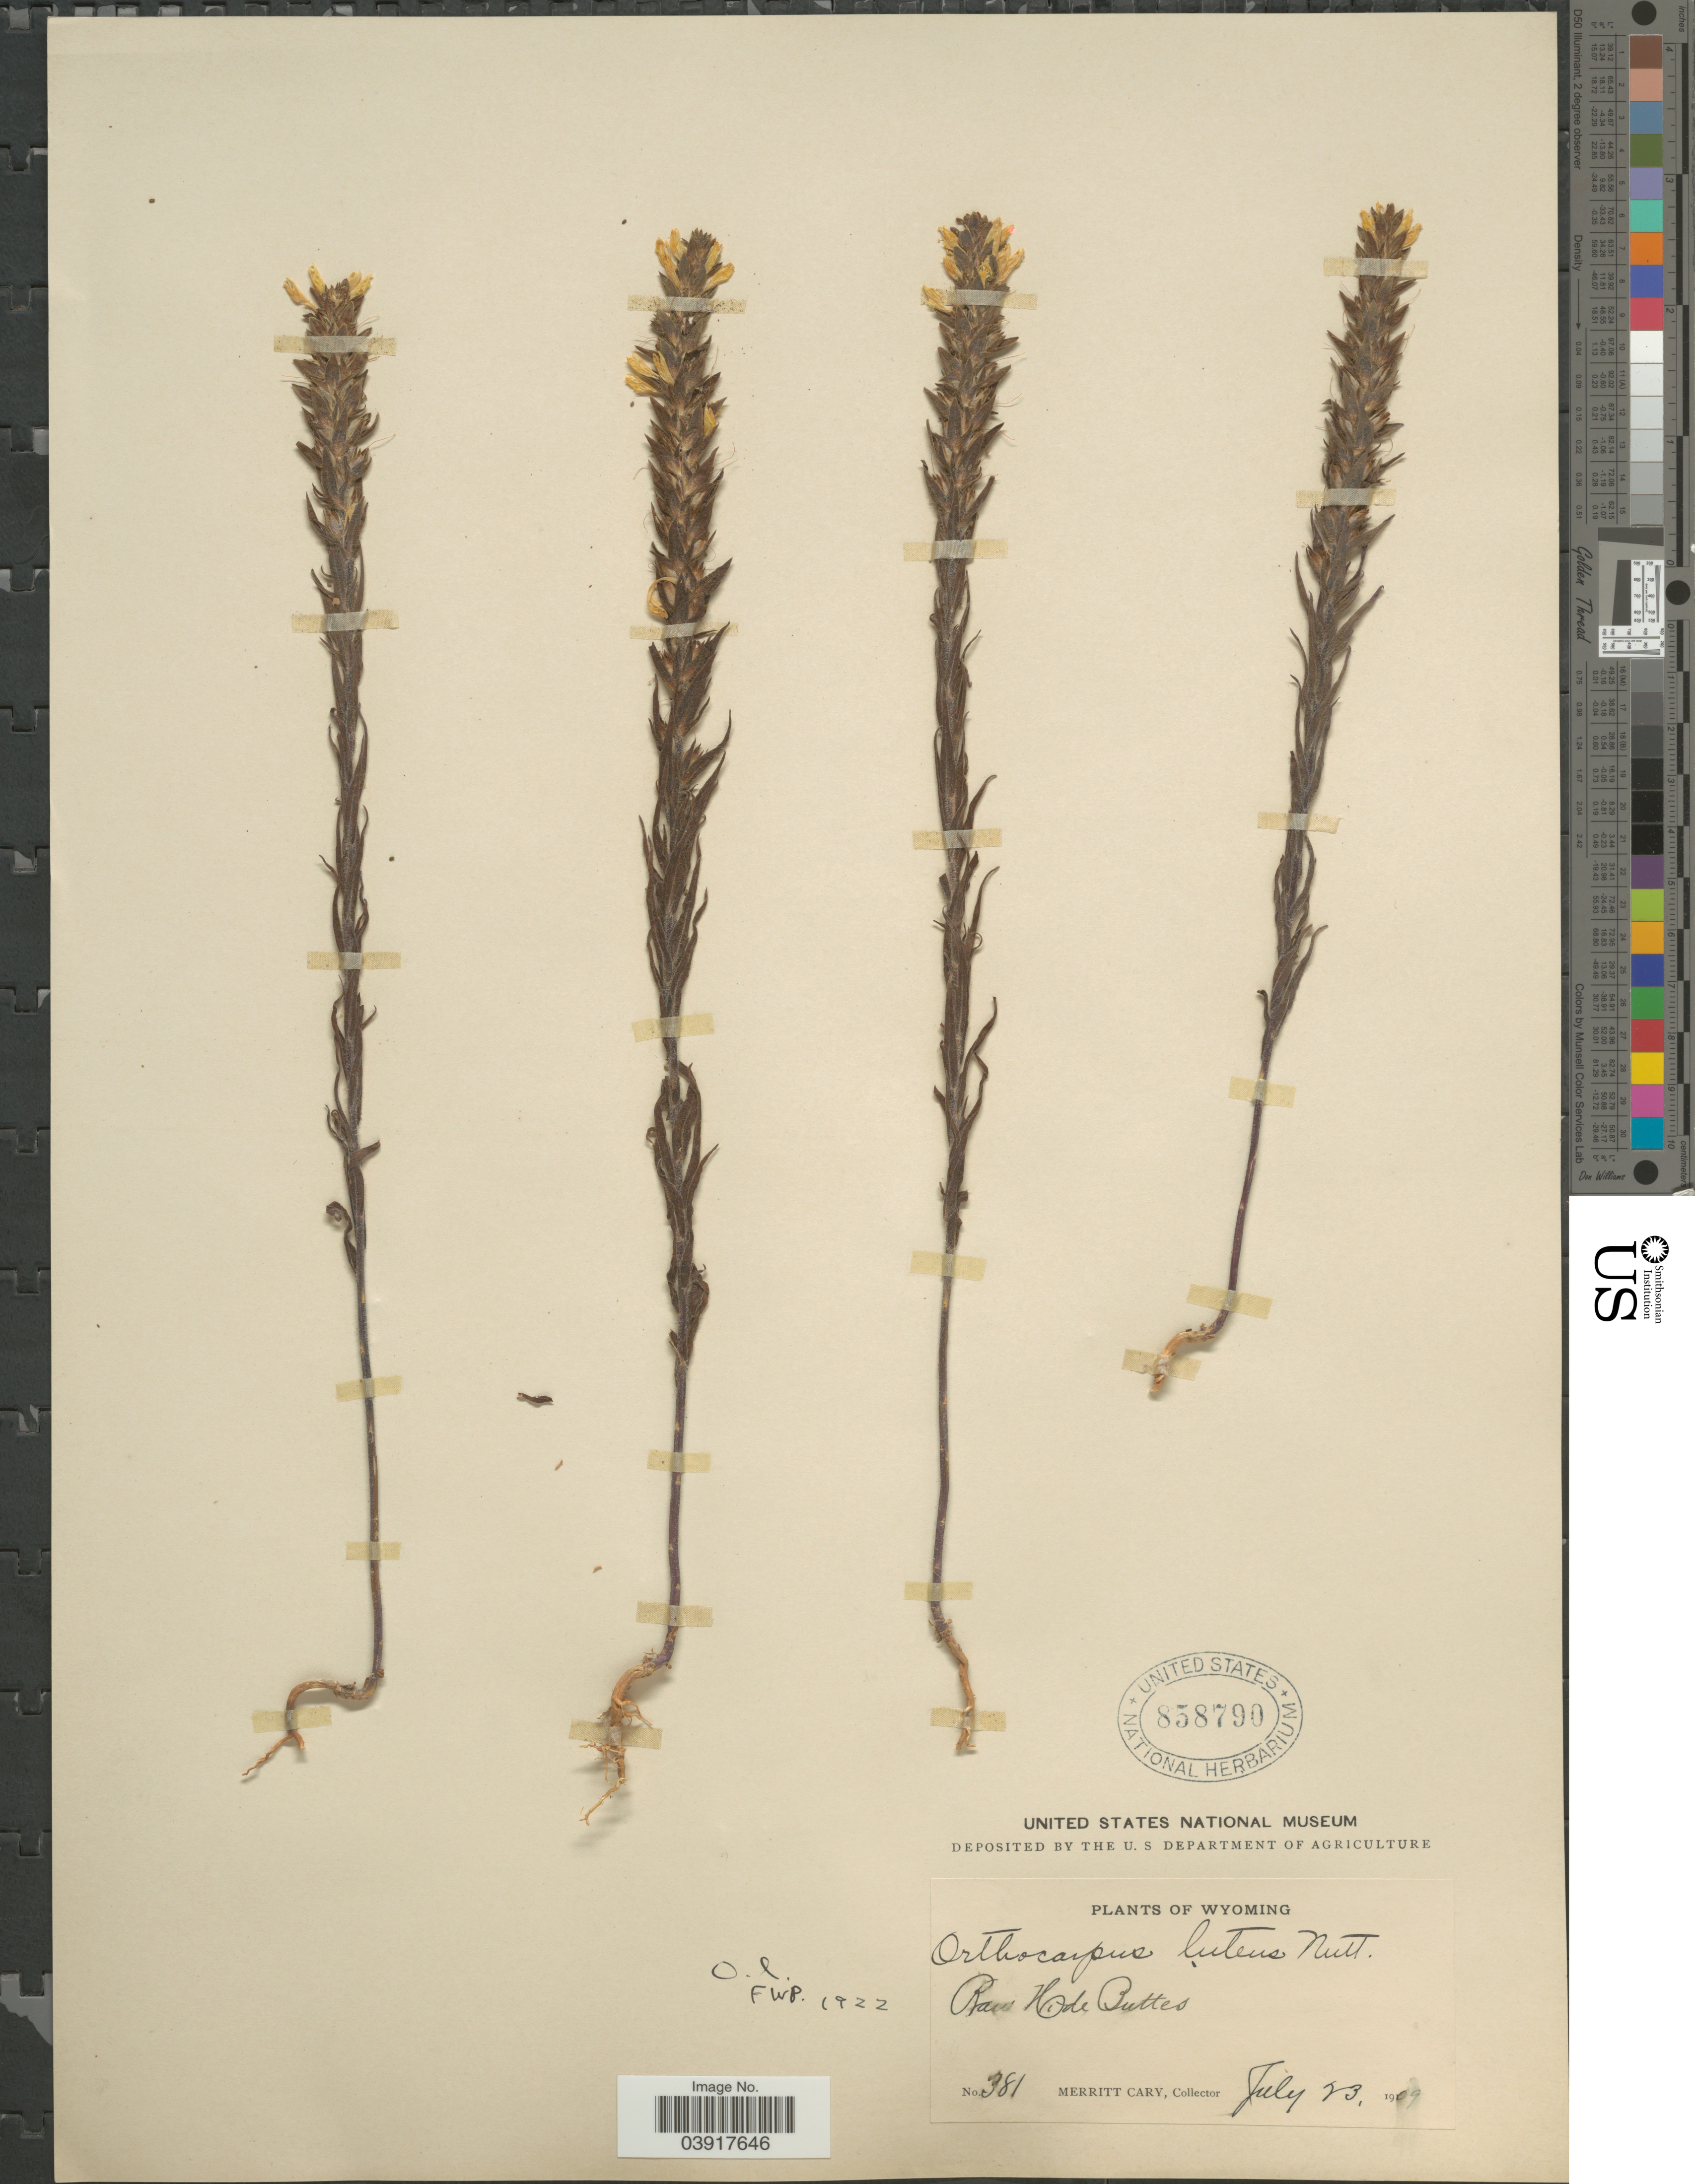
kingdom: Plantae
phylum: Tracheophyta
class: Magnoliopsida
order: Lamiales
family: Orobanchaceae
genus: Orthocarpus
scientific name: Orthocarpus luteus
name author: Nutt.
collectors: M. Cary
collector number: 381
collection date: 1909-07-23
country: United States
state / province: Wyoming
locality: Raw Hide Buttes.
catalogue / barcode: US 858790